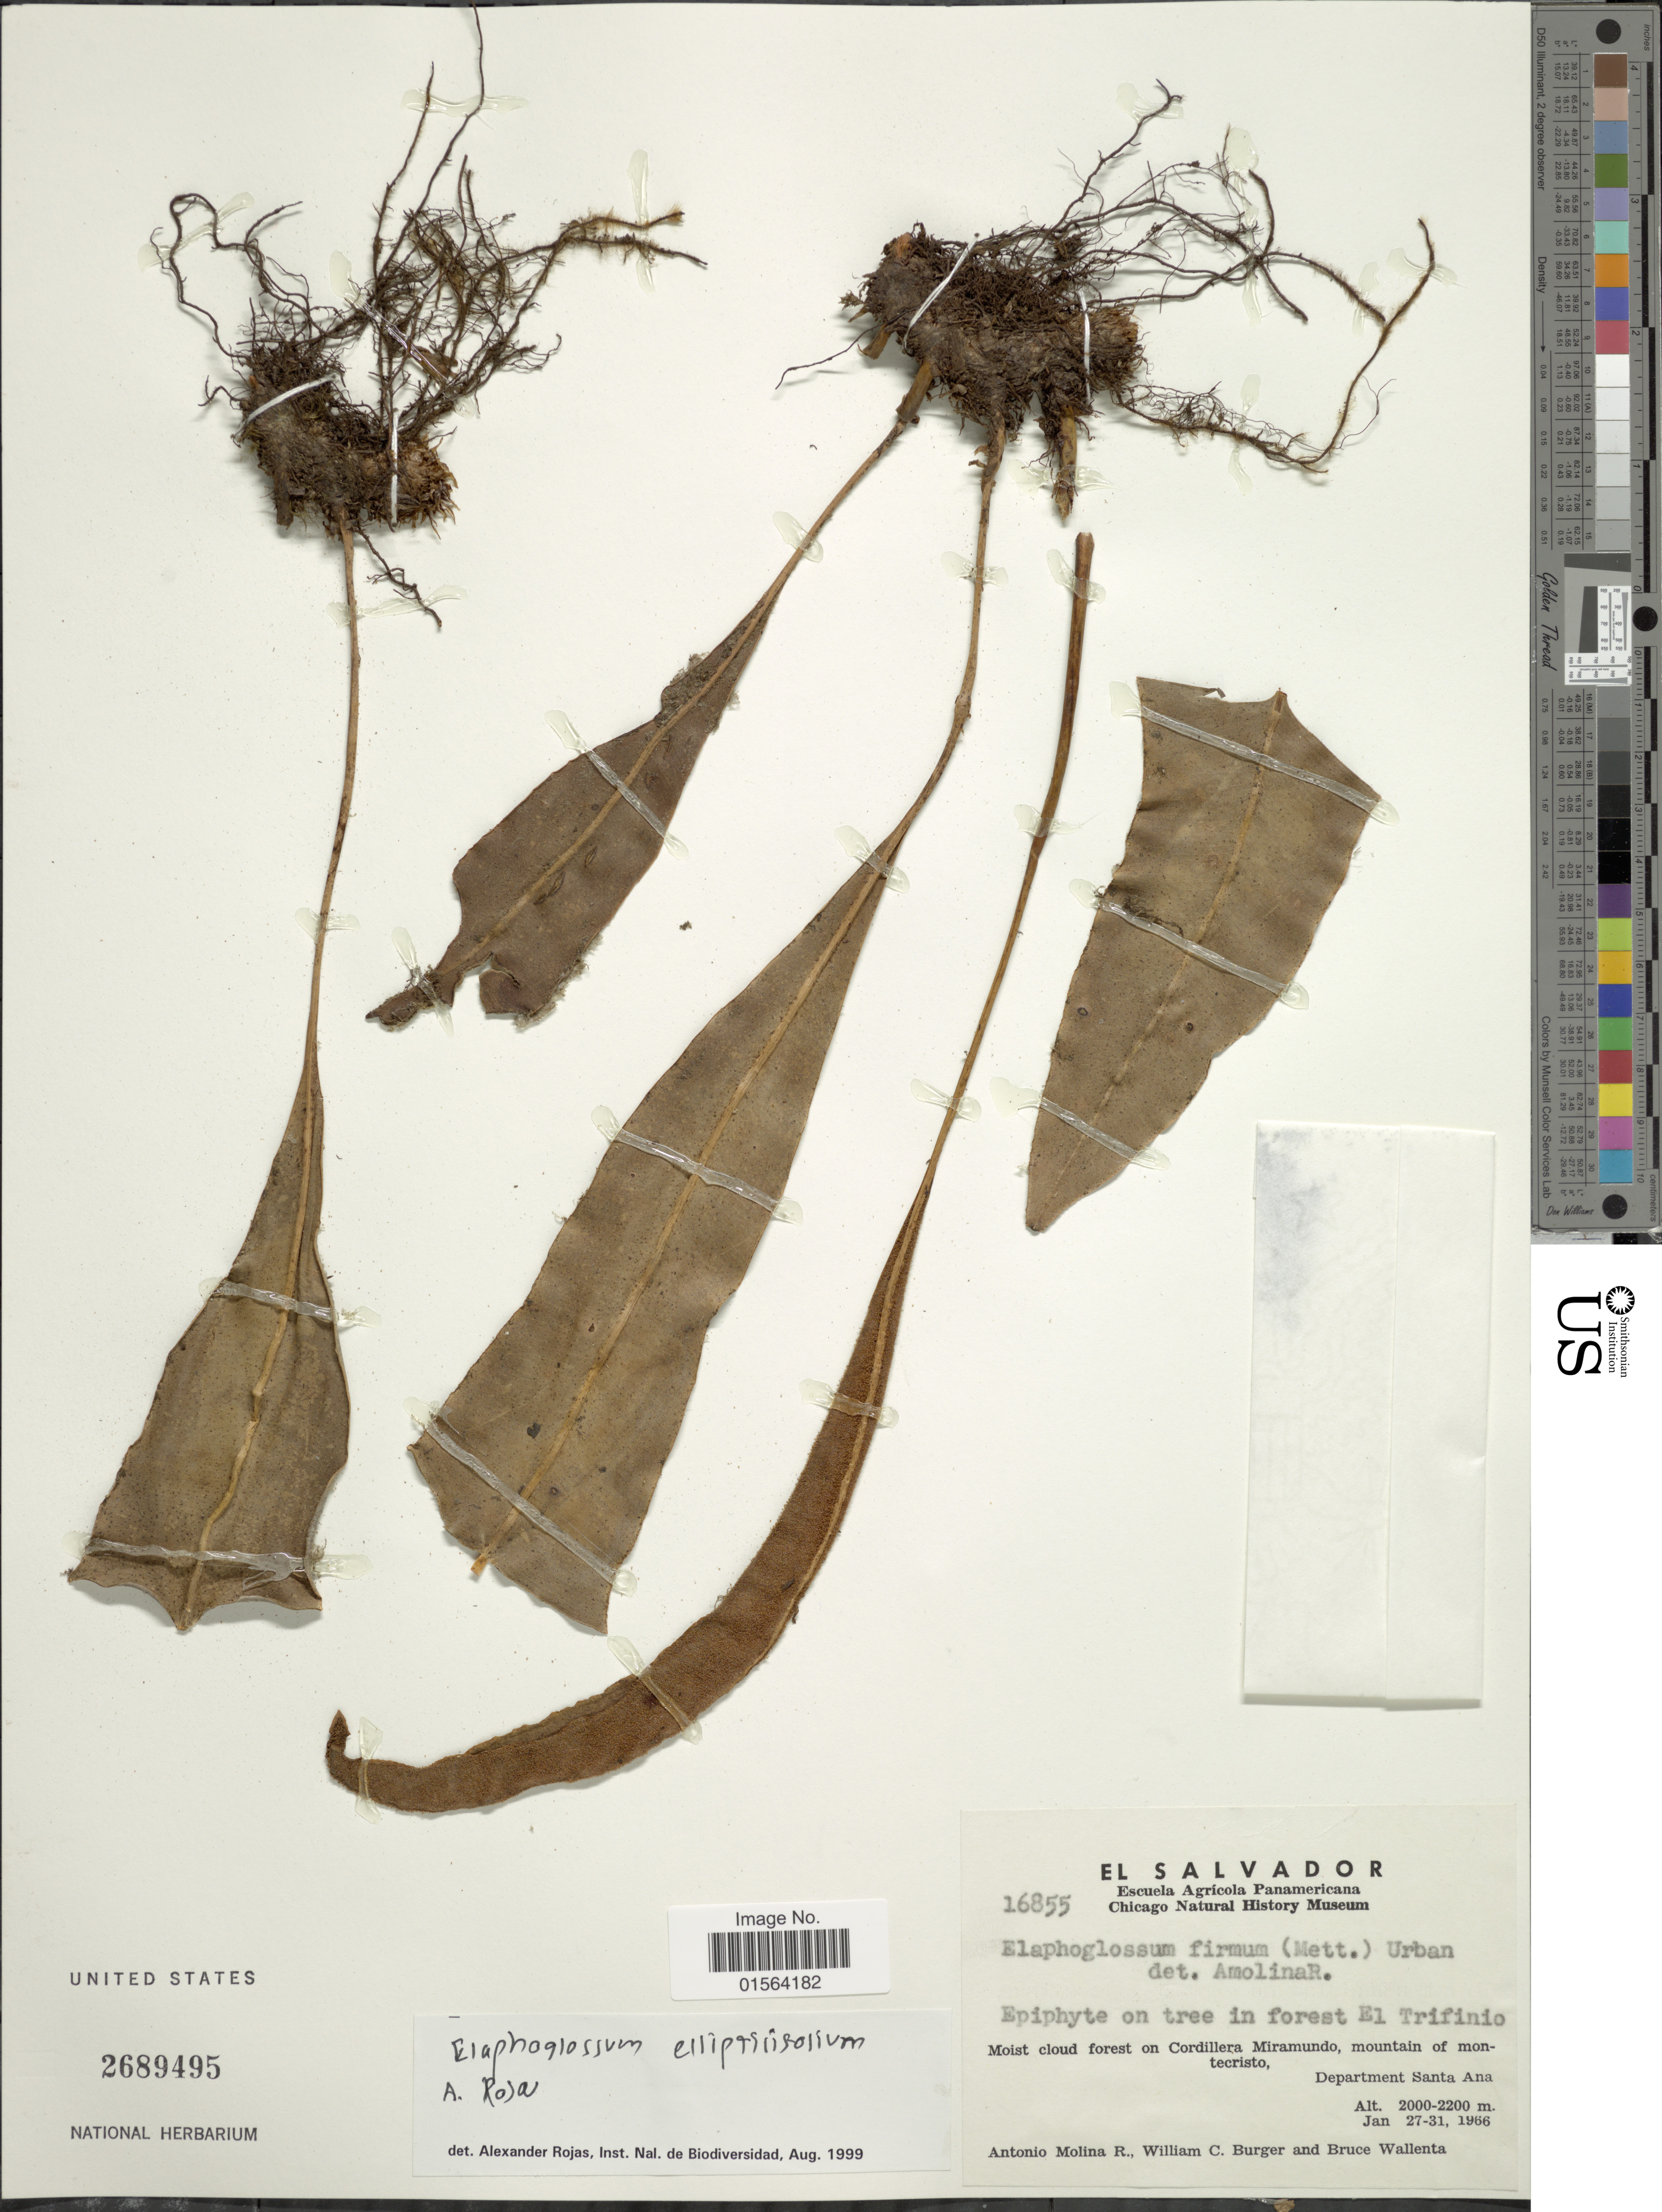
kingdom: Plantae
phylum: Tracheophyta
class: Polypodiopsida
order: Polypodiales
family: Dryopteridaceae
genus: Elaphoglossum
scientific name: Elaphoglossum latifolium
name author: (Sw.) J. Sm.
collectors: A. Molina R., W. Burger & B. Wallenta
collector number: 16855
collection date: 1966-01-27/1966-01-31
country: El Salvador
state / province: Santa Ana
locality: Moist cloud forest on Cordillera Miramundo, mountain of montecristo, Department of Santa Ana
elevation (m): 2000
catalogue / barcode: US 2689495